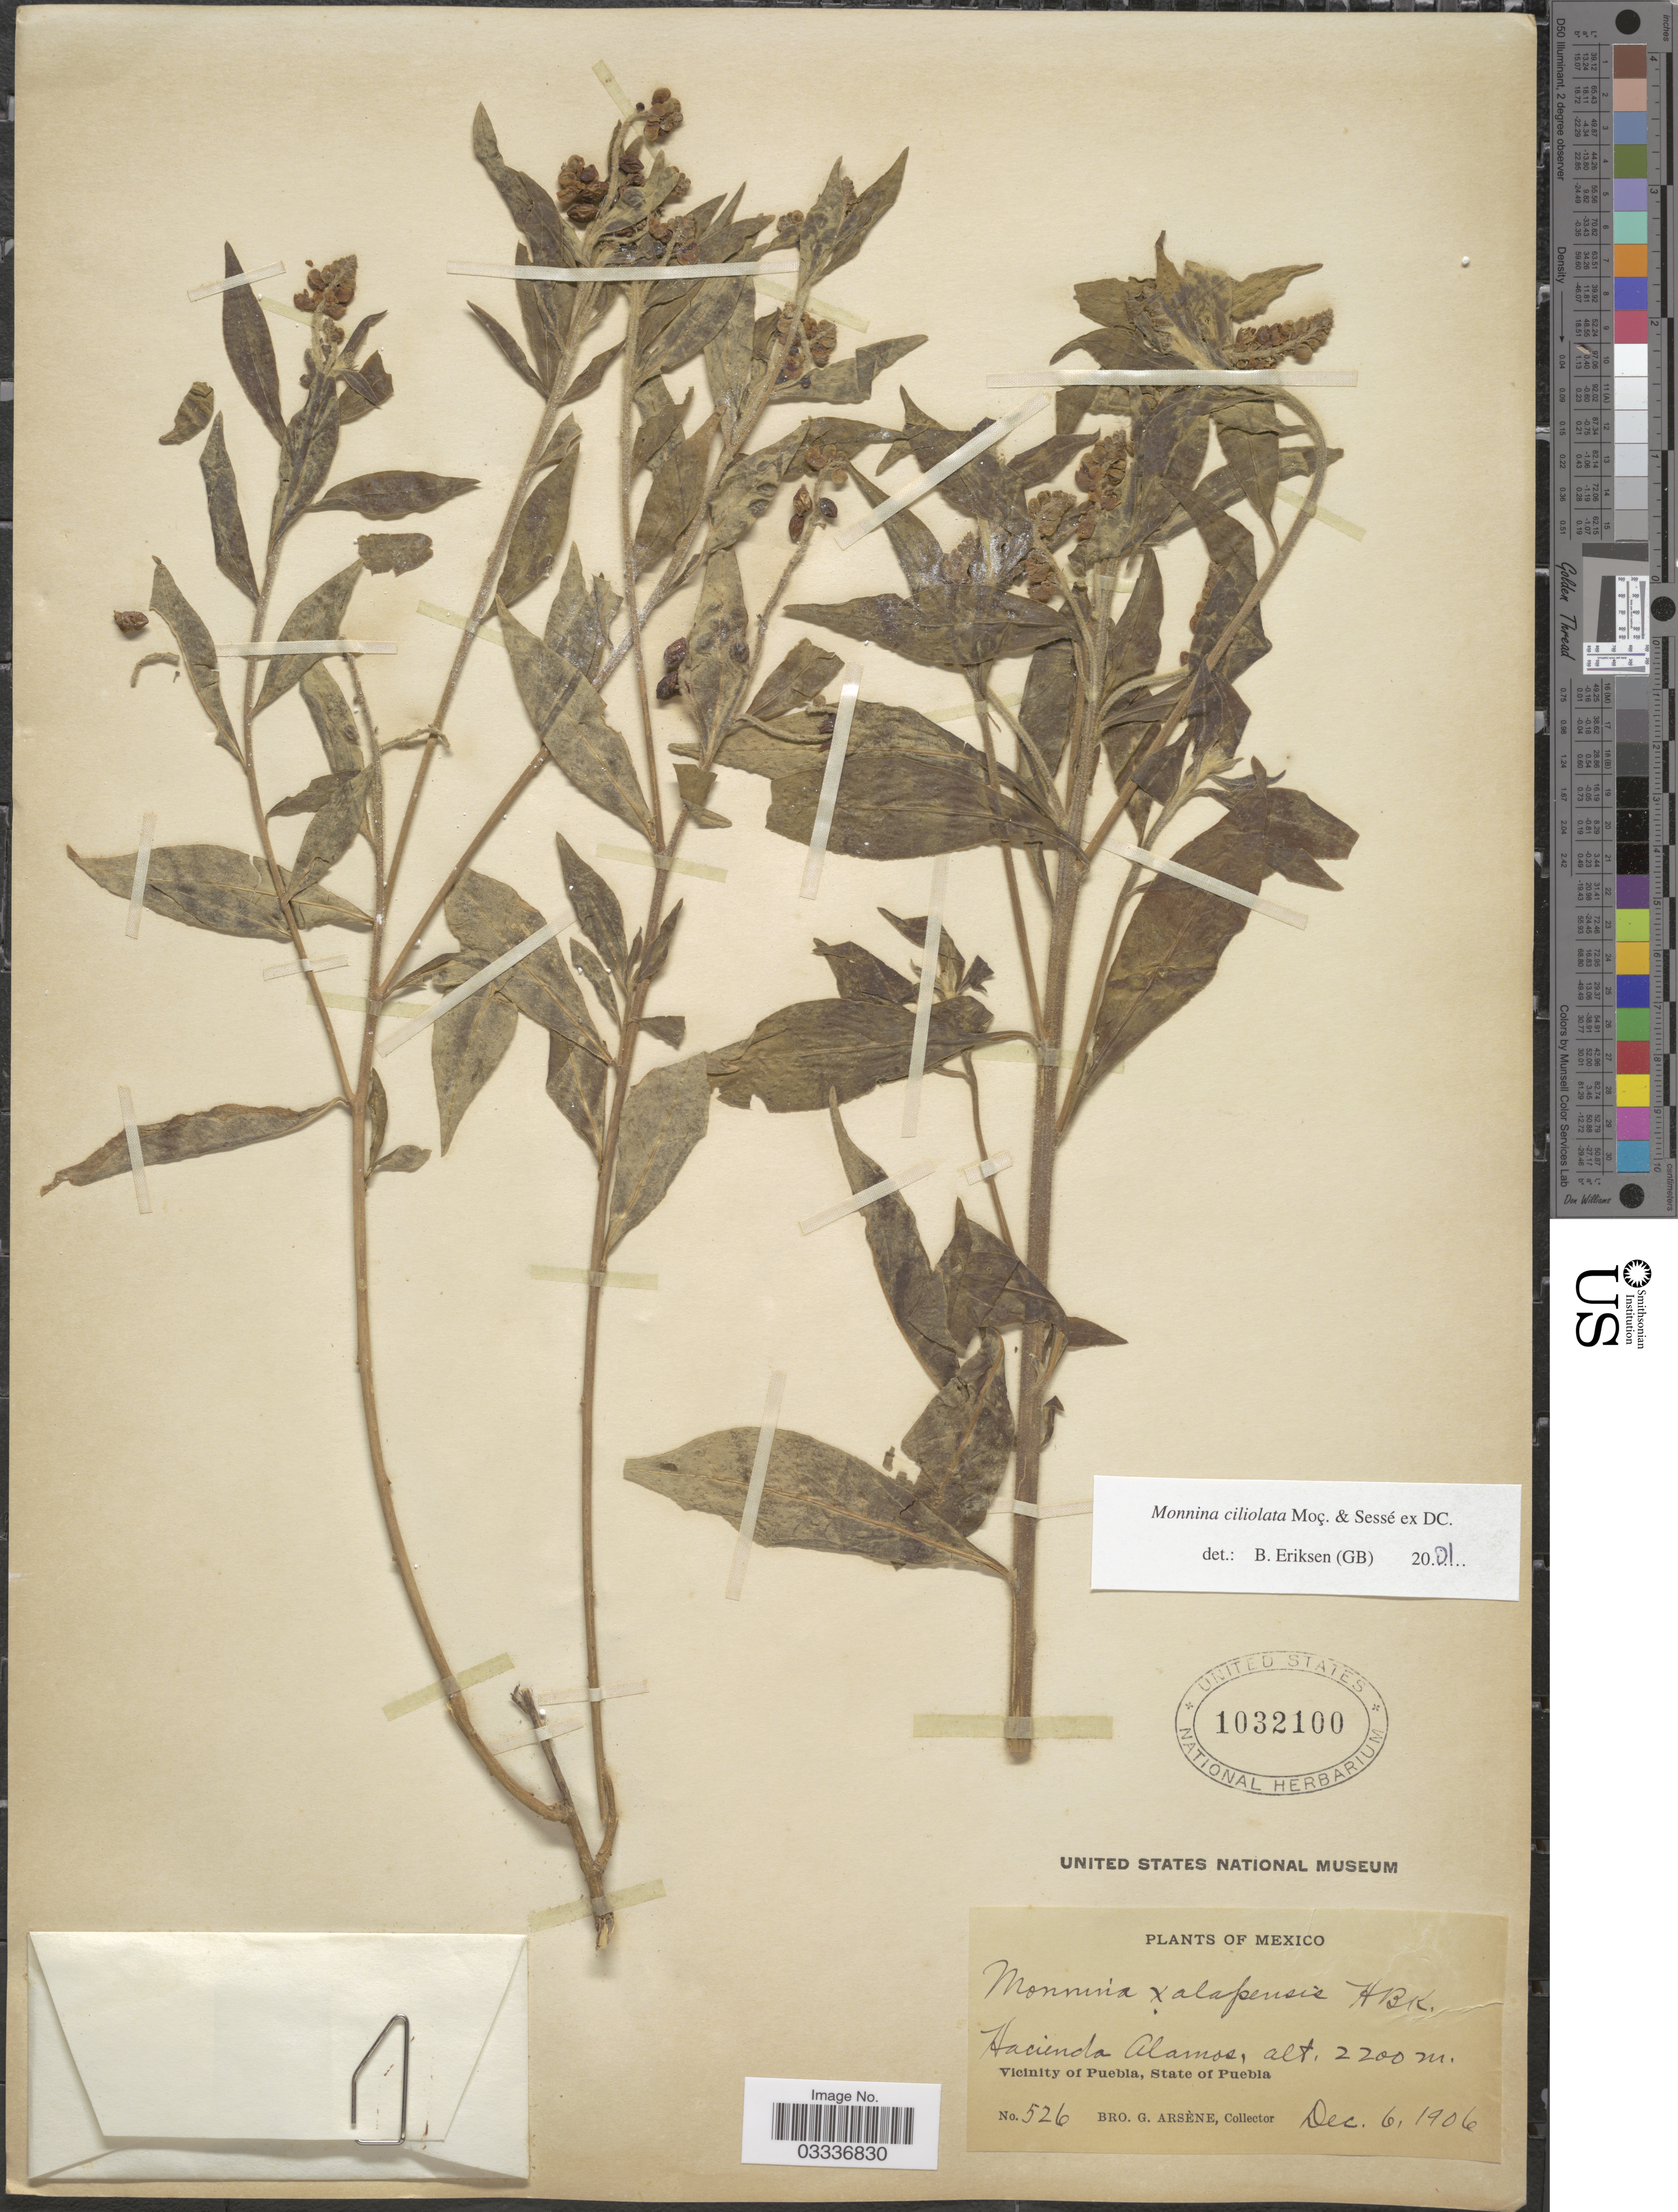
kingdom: Plantae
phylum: Tracheophyta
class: Magnoliopsida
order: Fabales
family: Polygalaceae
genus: Monnina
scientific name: Monnina ciliolata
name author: DC.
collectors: Bro. G. Arsène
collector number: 526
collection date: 1906-12-06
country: Mexico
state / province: Puebla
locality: Hacienda Alamos. Vicinity of Puebla.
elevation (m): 2200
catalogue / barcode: US 1032100